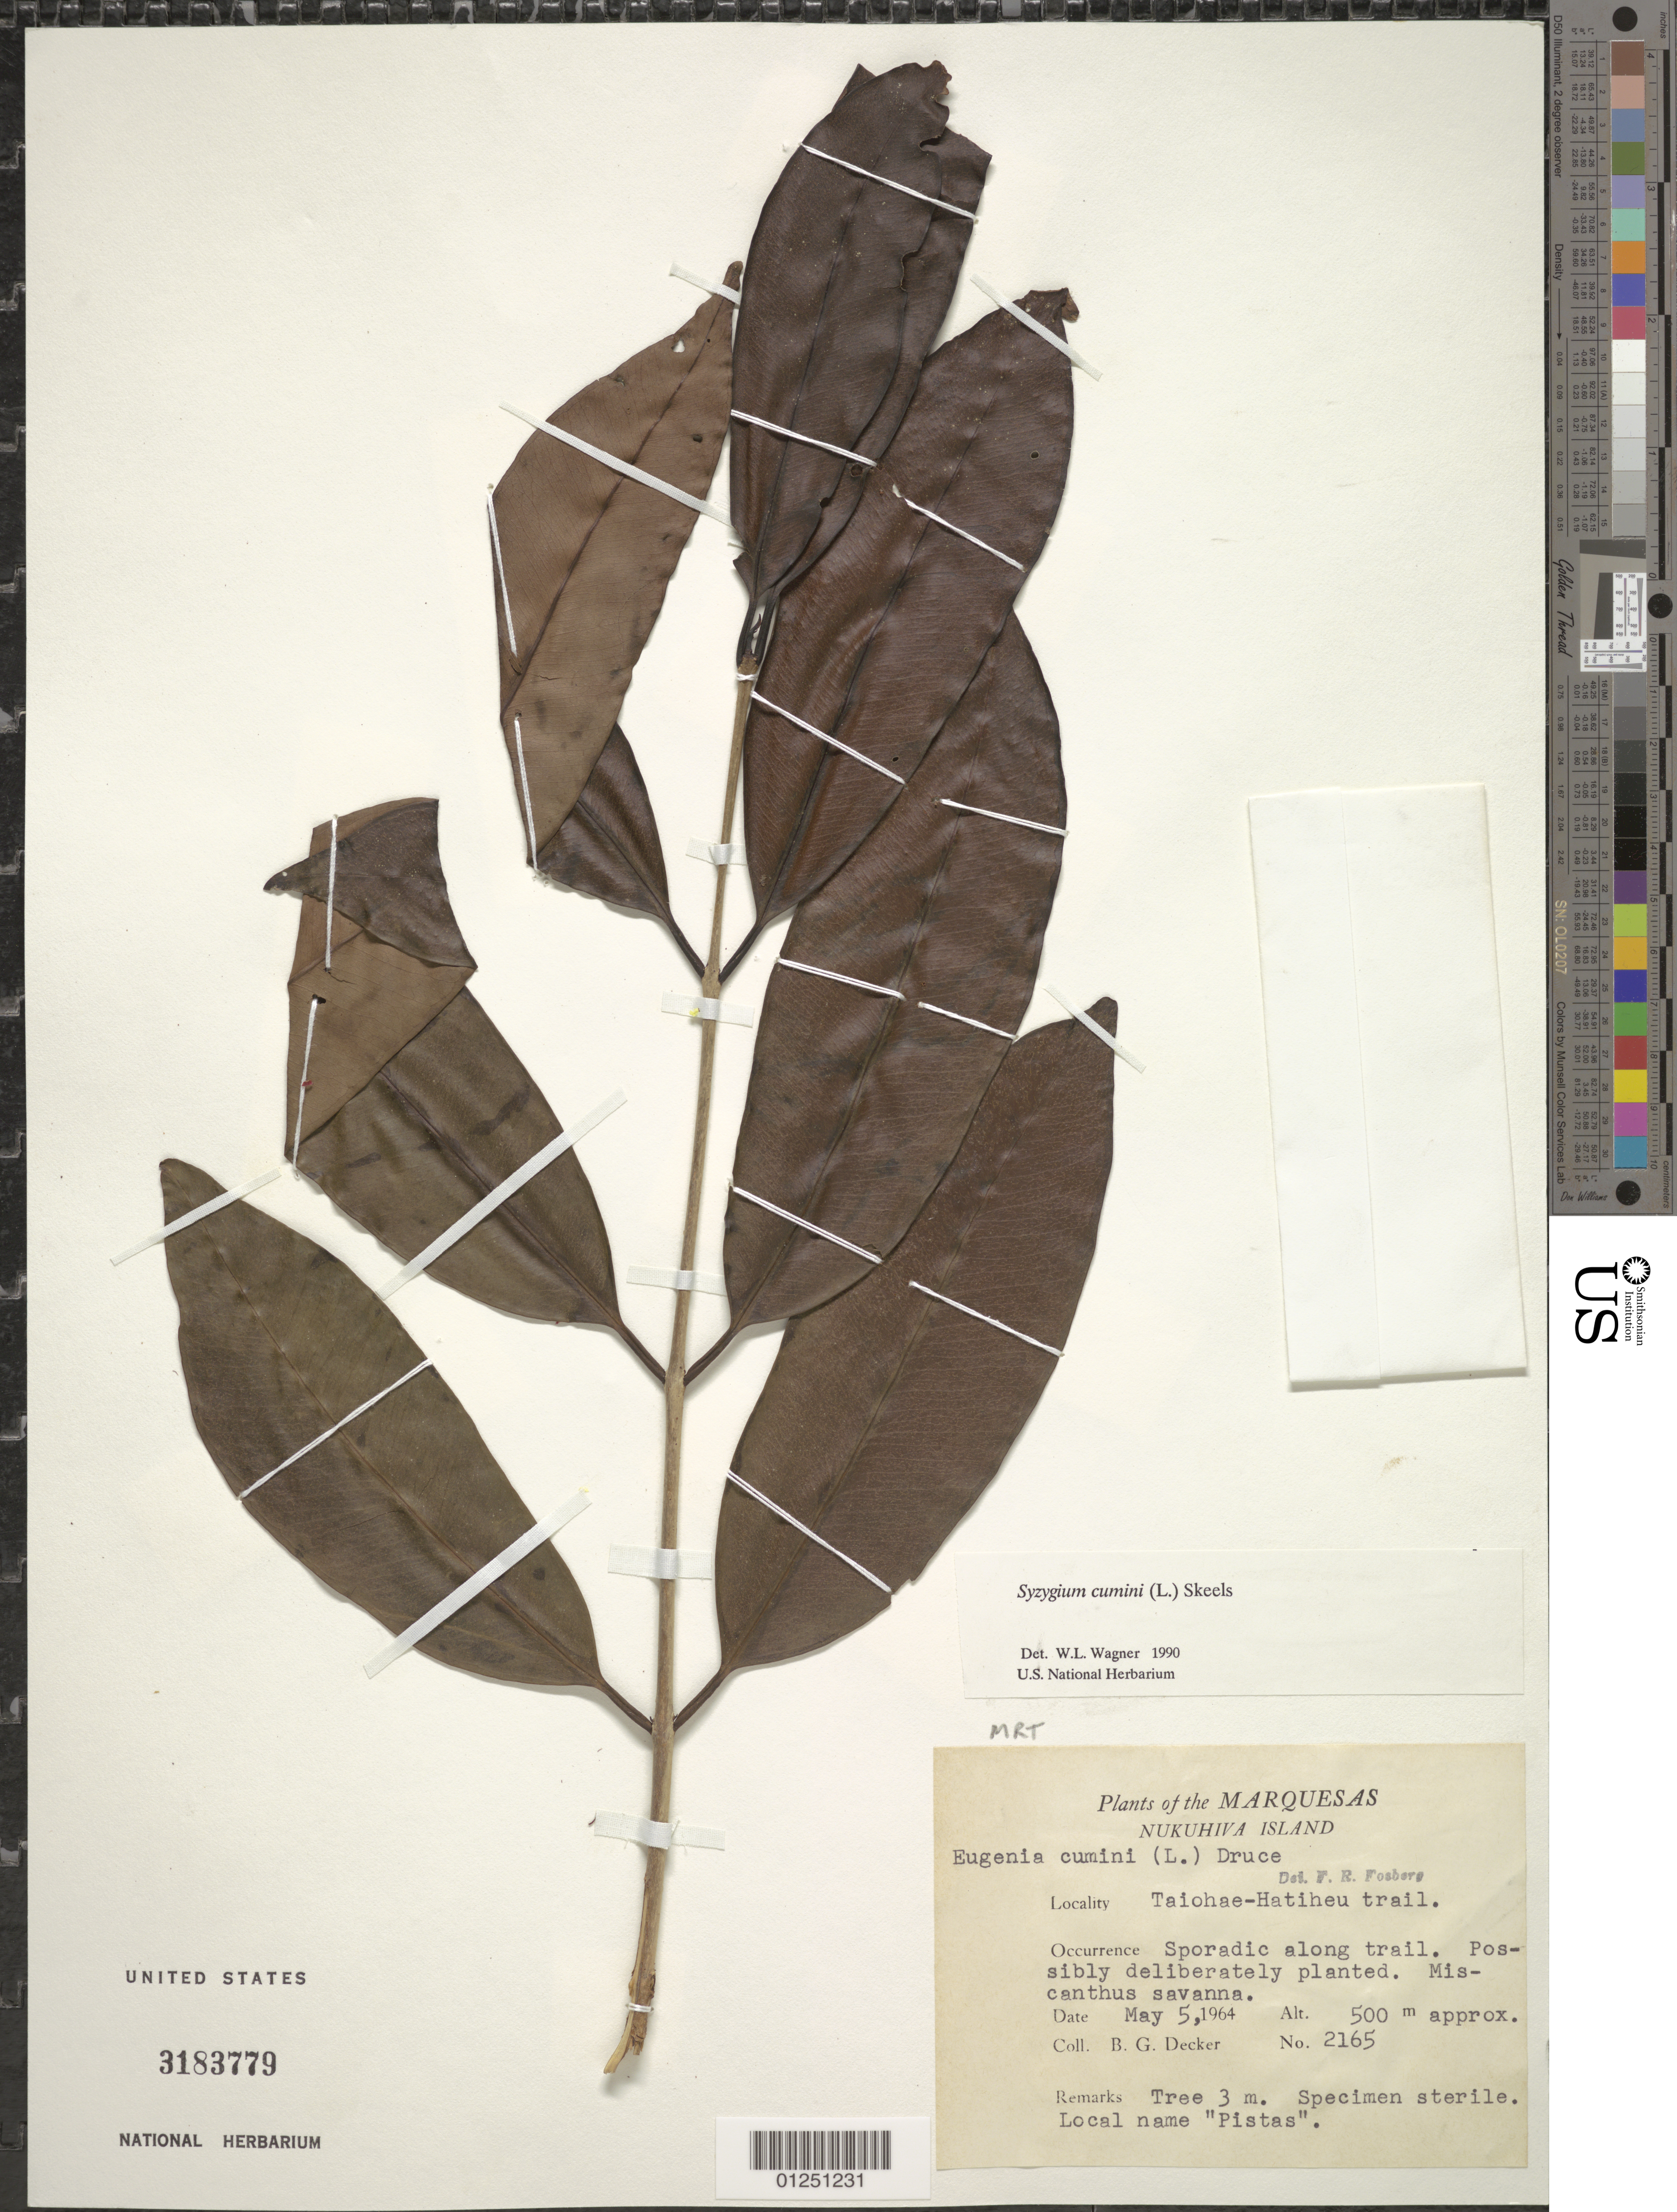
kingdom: Plantae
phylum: Tracheophyta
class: Magnoliopsida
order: Myrtales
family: Myrtaceae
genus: Syzygium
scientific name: Syzygium cumini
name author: (L.) Skeels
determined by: Wagner, W. L., (BOT), Smithsonian Institution - National Museum of Natural History (UNITED STATES)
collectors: B. G. Decker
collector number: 2165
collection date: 1964-05-05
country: French Polynesia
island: Nuku Hiva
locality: Taiohae-Hatiheu Trail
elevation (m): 500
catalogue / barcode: US 3183779